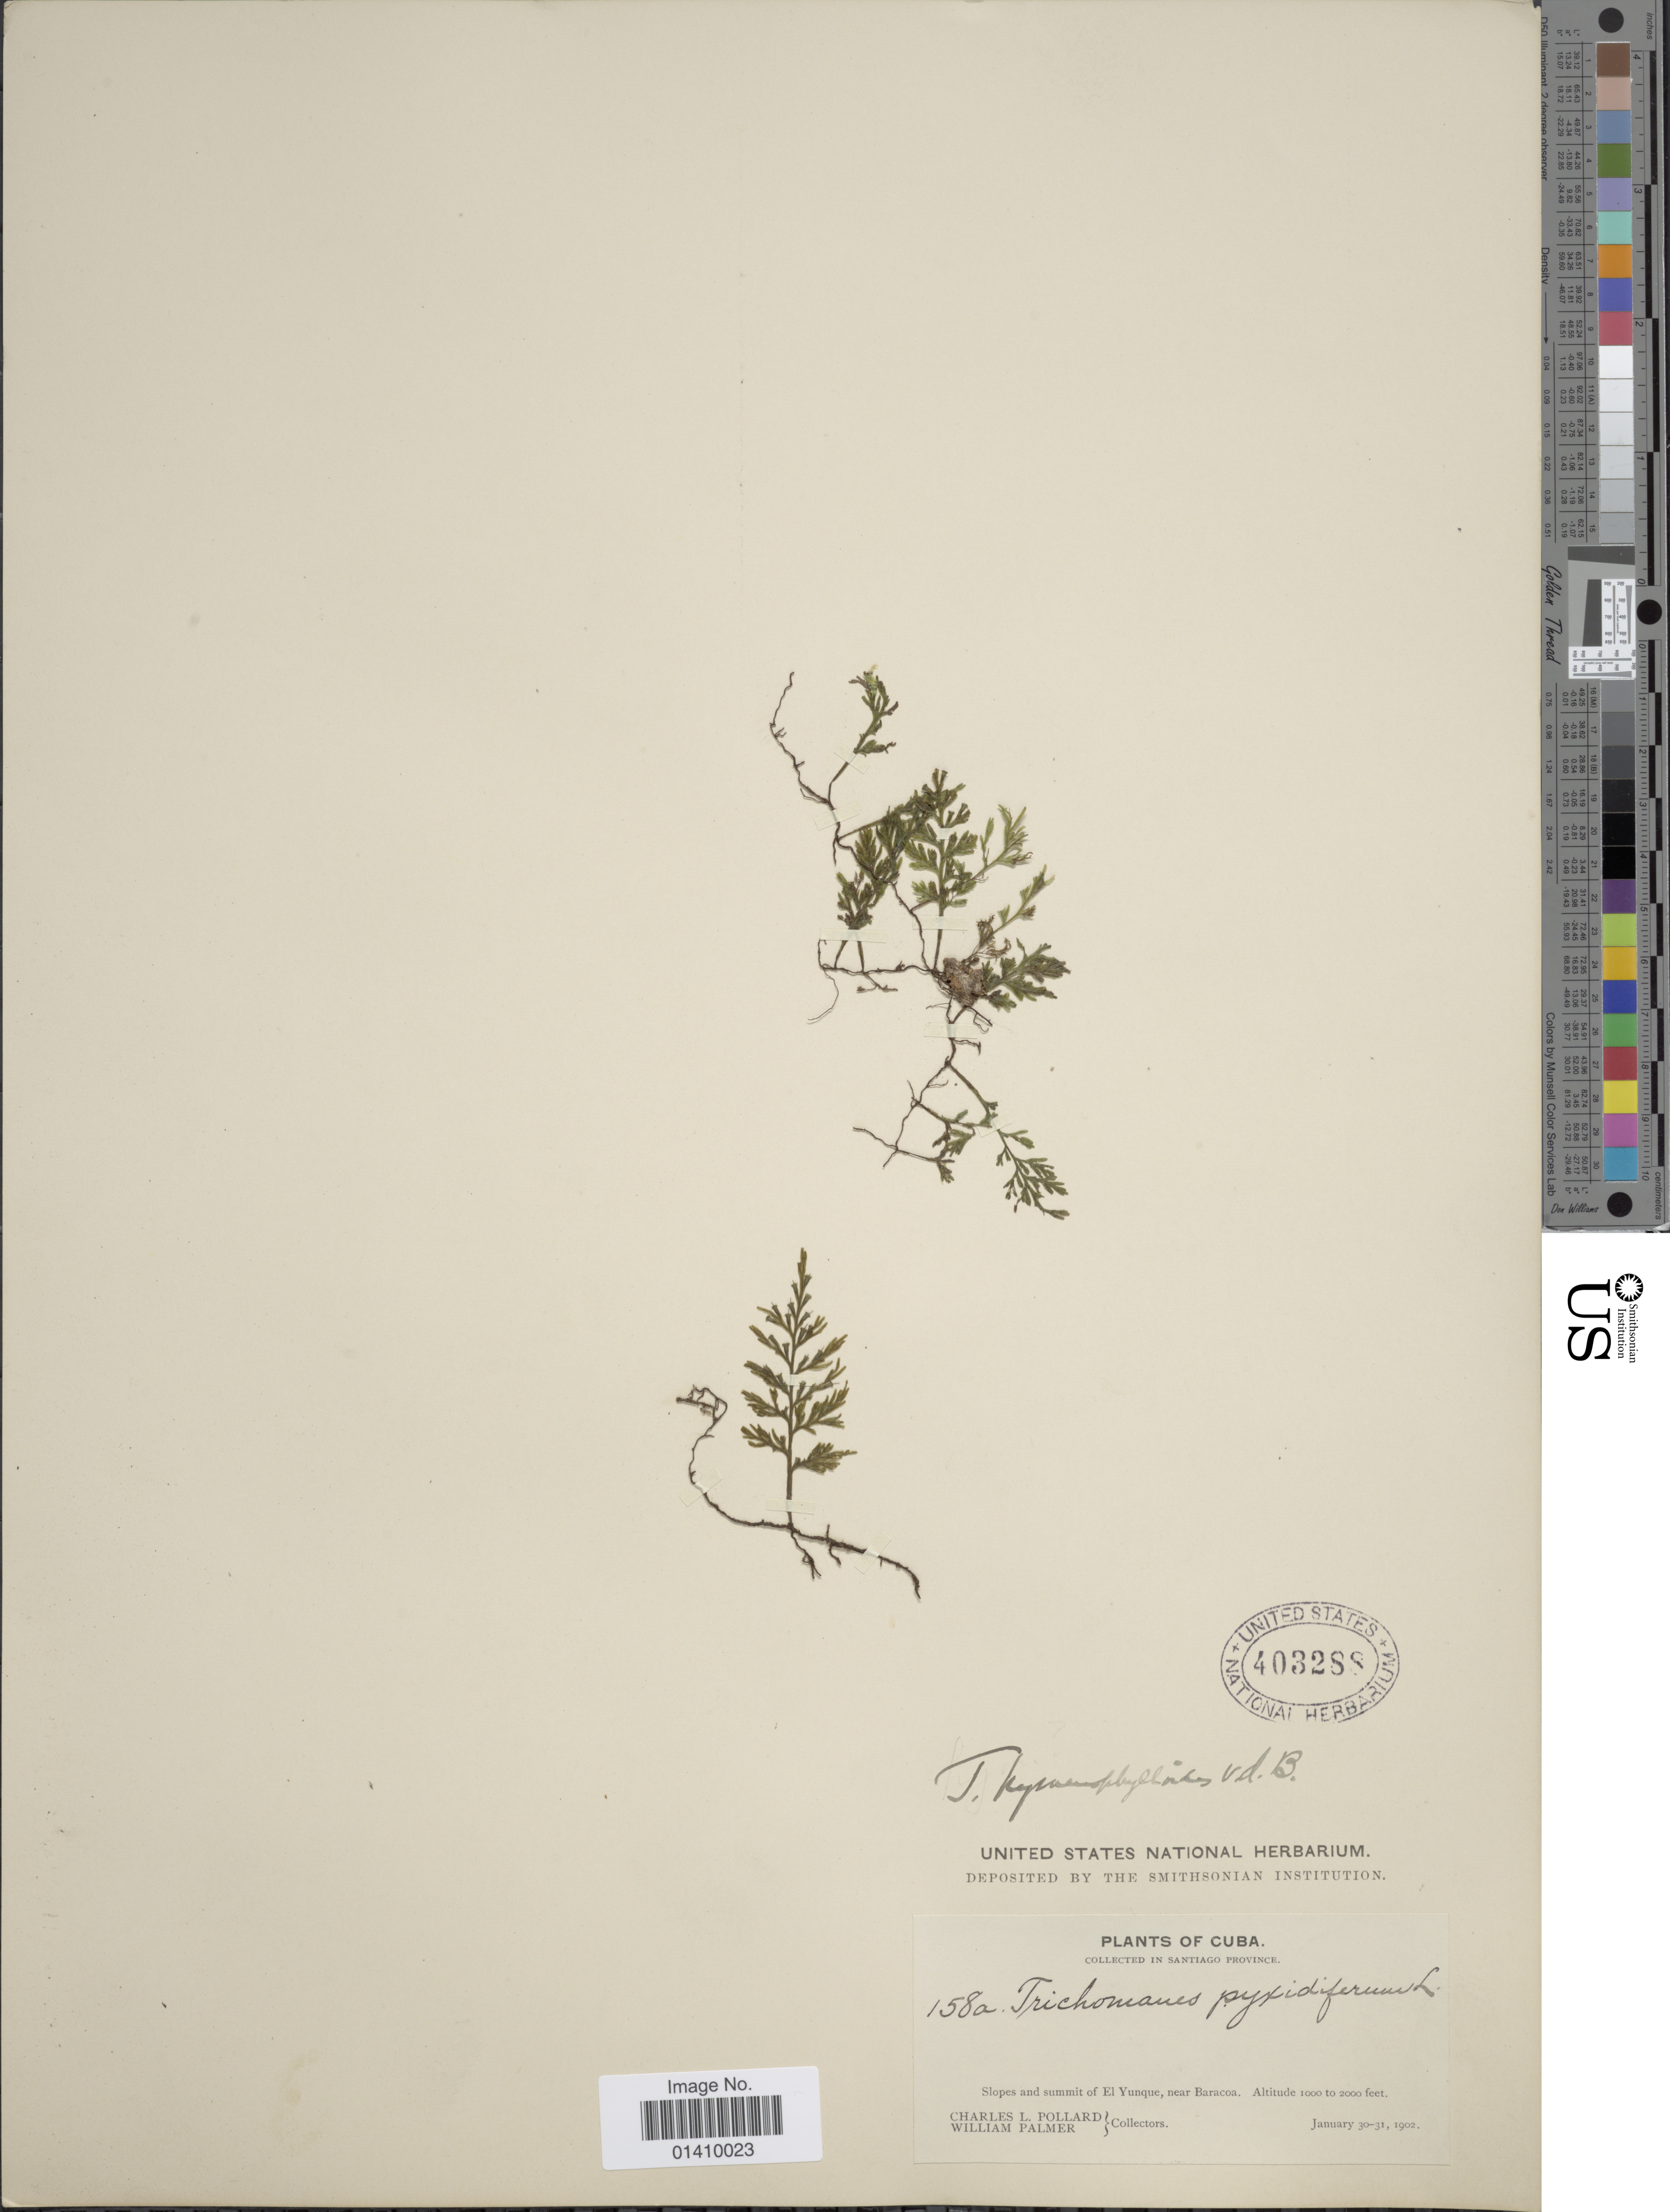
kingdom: Plantae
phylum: Tracheophyta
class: Polypodiopsida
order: Hymenophyllales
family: Hymenophyllaceae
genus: Polyphlebium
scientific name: Polyphlebium hymenophylloides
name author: (Bosch) Ebihara & Dubuisson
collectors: C. L. Pollard & W. Palmer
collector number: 158a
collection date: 1902-01-30/1902-01-31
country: Cuba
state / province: Santiago de Cuba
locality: Santiago province slopes and summit of El Yunque near Baracoa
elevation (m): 305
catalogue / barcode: US 403288